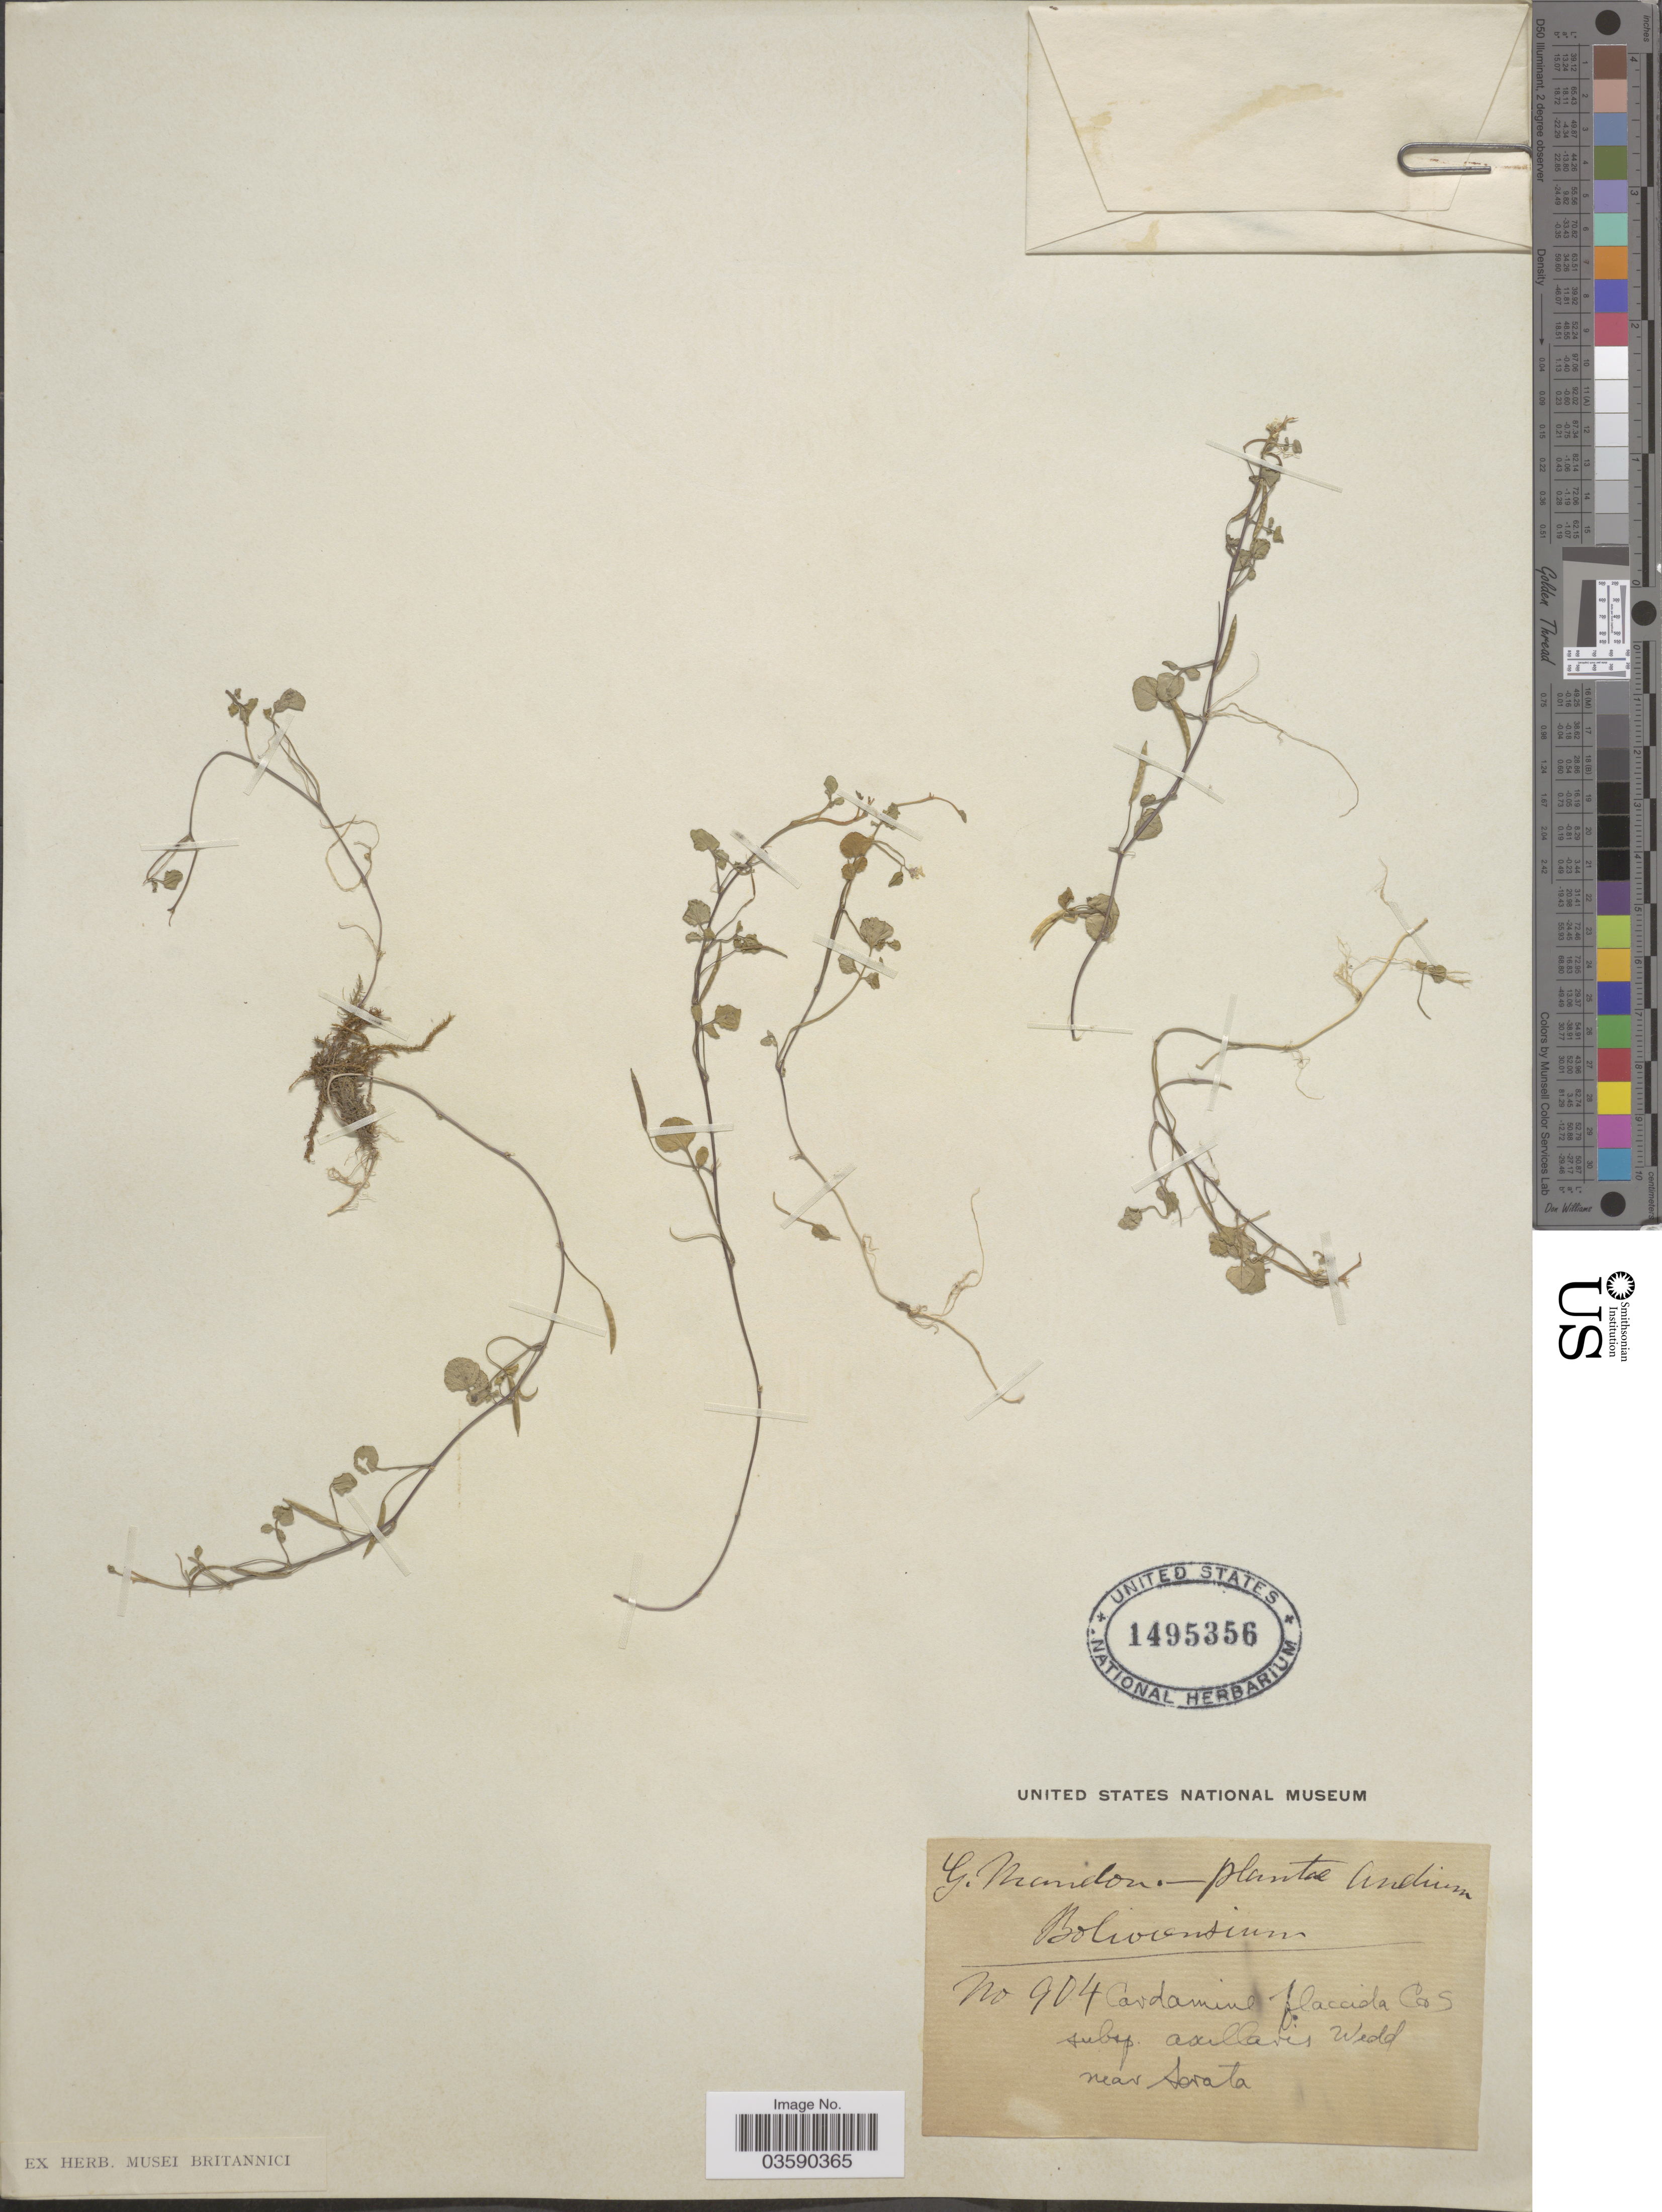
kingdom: Plantae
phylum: Tracheophyta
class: Magnoliopsida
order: Brassicales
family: Brassicaceae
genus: Cardamine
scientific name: Cardamine flaccida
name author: Cham. & Schltdl.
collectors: G. Mandon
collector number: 904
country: Bolivia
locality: Near Sorata.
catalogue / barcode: US 1495356